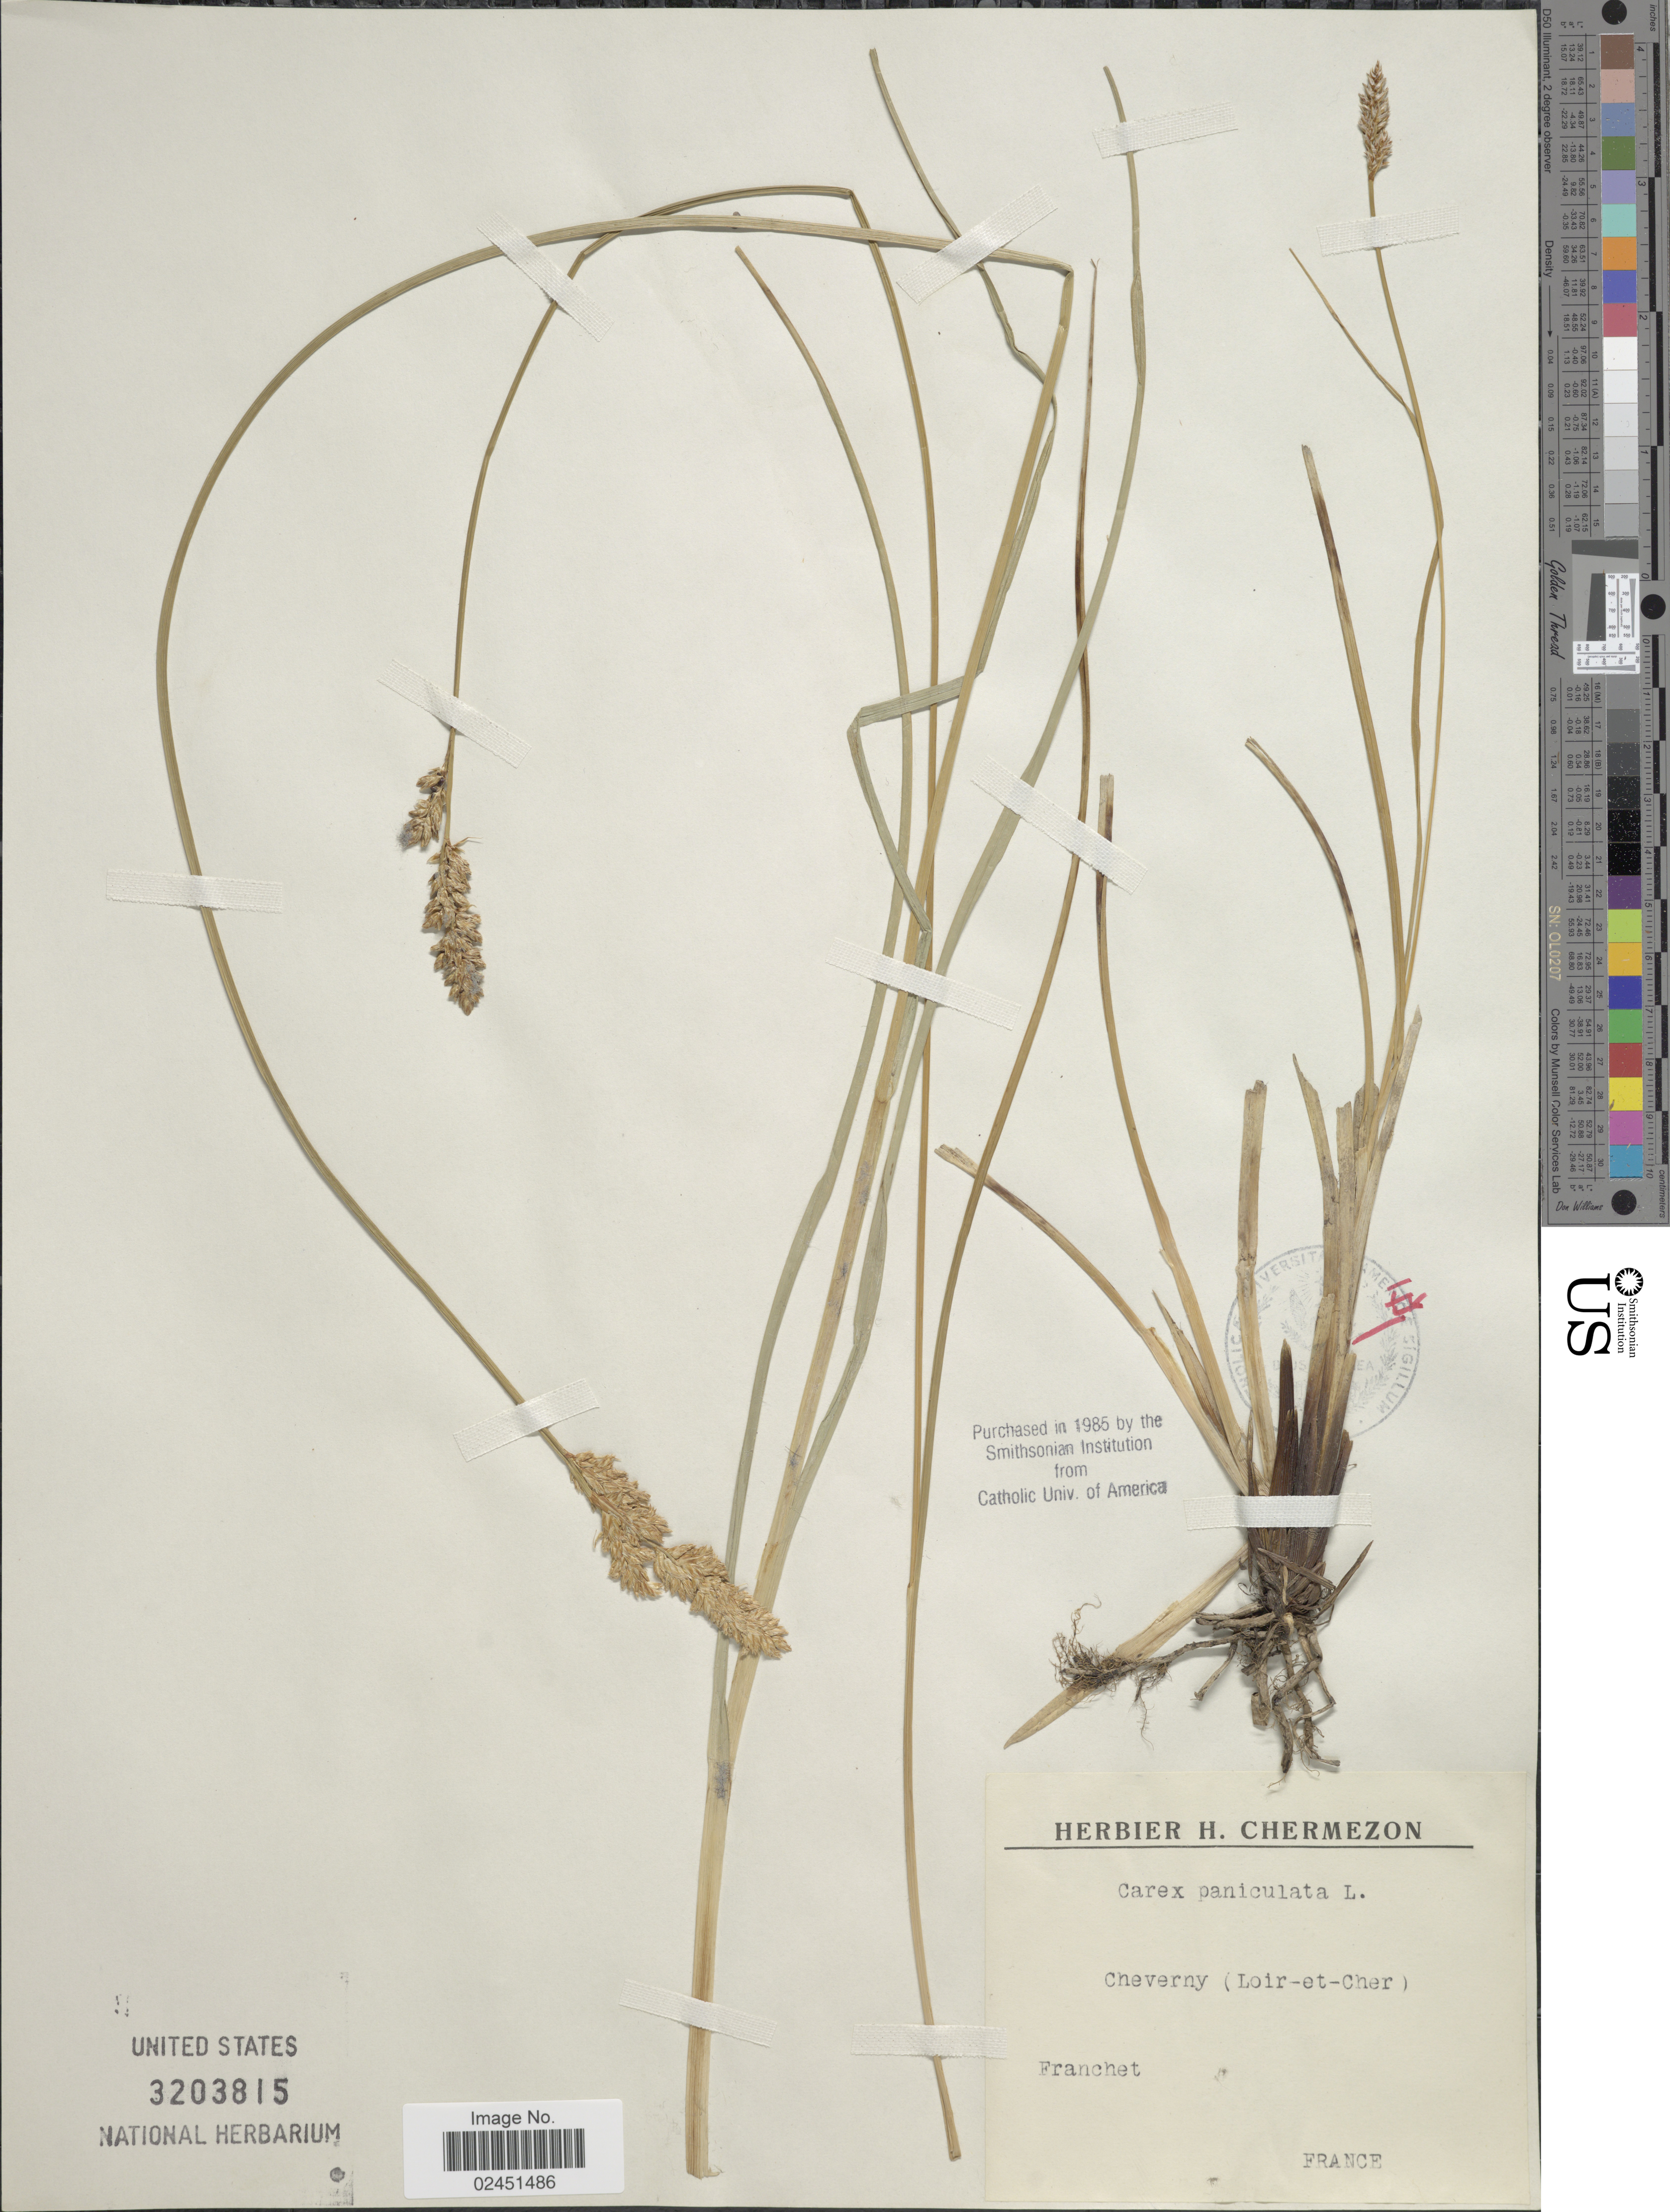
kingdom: Plantae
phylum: Tracheophyta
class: Liliopsida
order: Poales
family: Cyperaceae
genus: Carex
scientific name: Carex paniculata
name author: L.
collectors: Franchet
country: France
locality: Cheverny (Loir-et-Cher)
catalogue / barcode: US 3203815